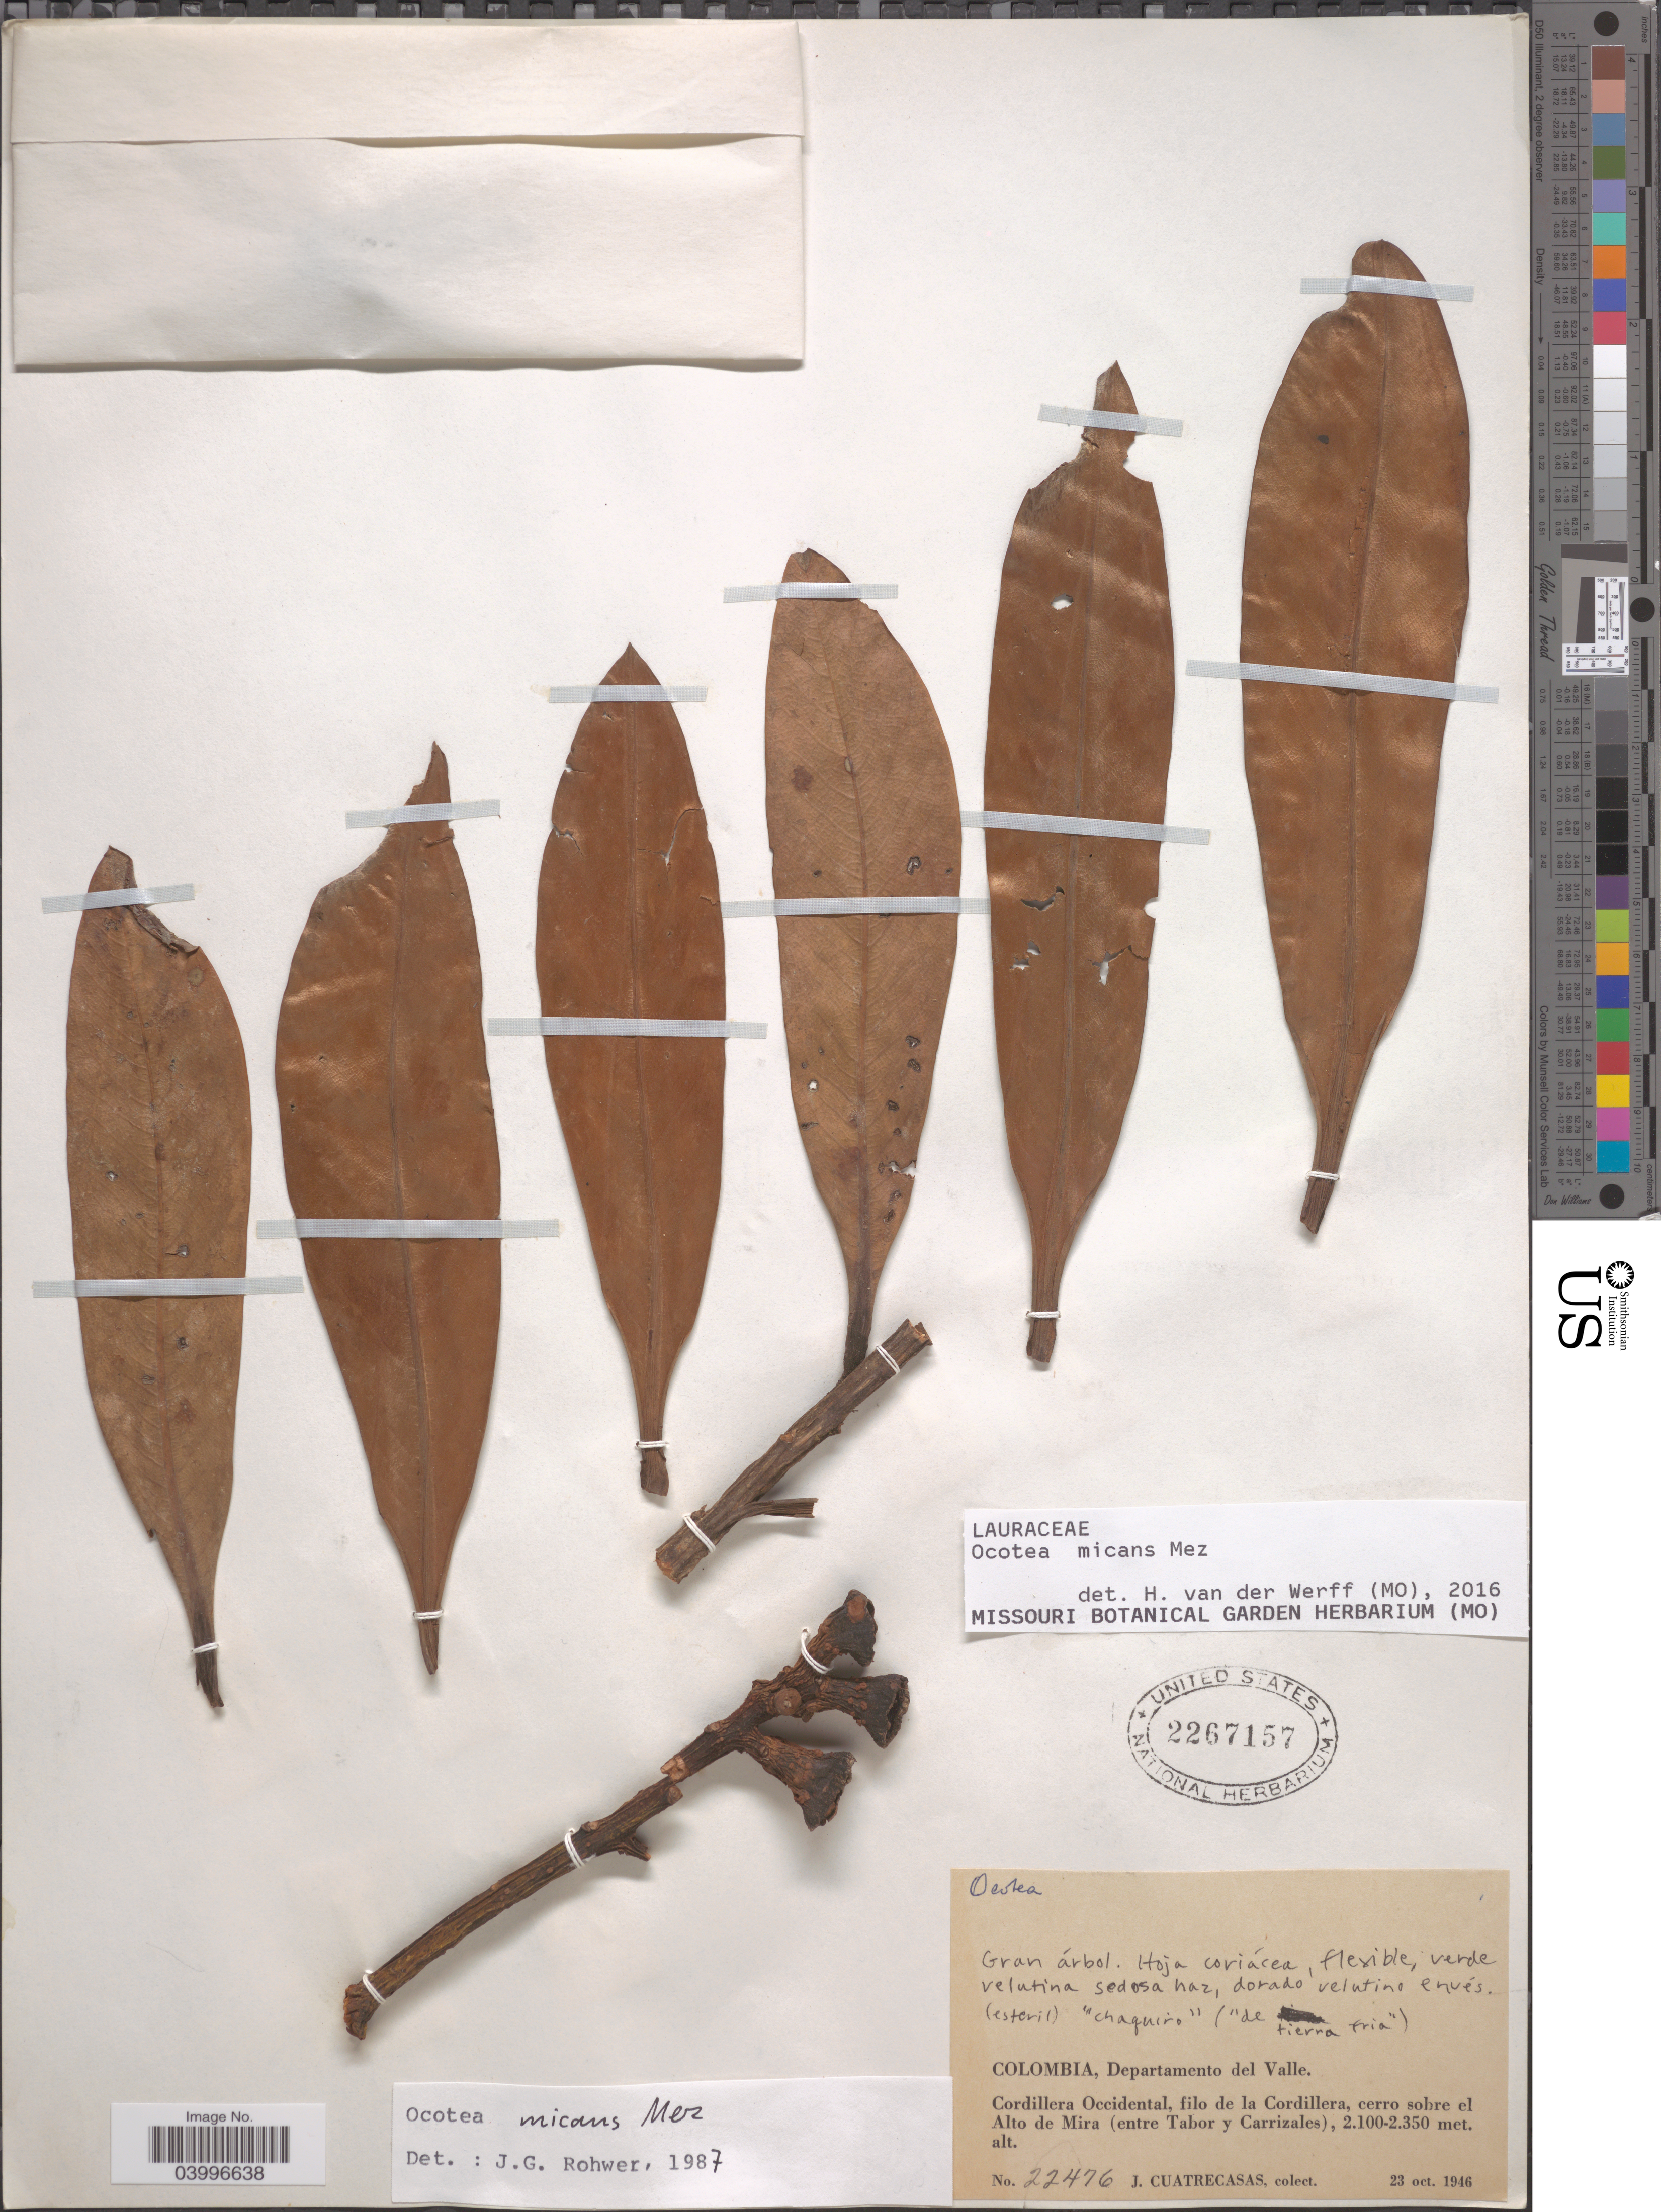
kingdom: Plantae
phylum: Tracheophyta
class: Magnoliopsida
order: Laurales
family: Lauraceae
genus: Ocotea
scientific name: Ocotea micans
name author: Mez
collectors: J. Cuatrecasas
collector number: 22476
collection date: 1946-10-23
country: Colombia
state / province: Valle del Cauca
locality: Departamento del Valle. Cordillera Occidental, filo de la Cordillera, cerro sobre el Alto de Mira (entre Tabor y Carrizales).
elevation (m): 2100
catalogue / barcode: US 2267157